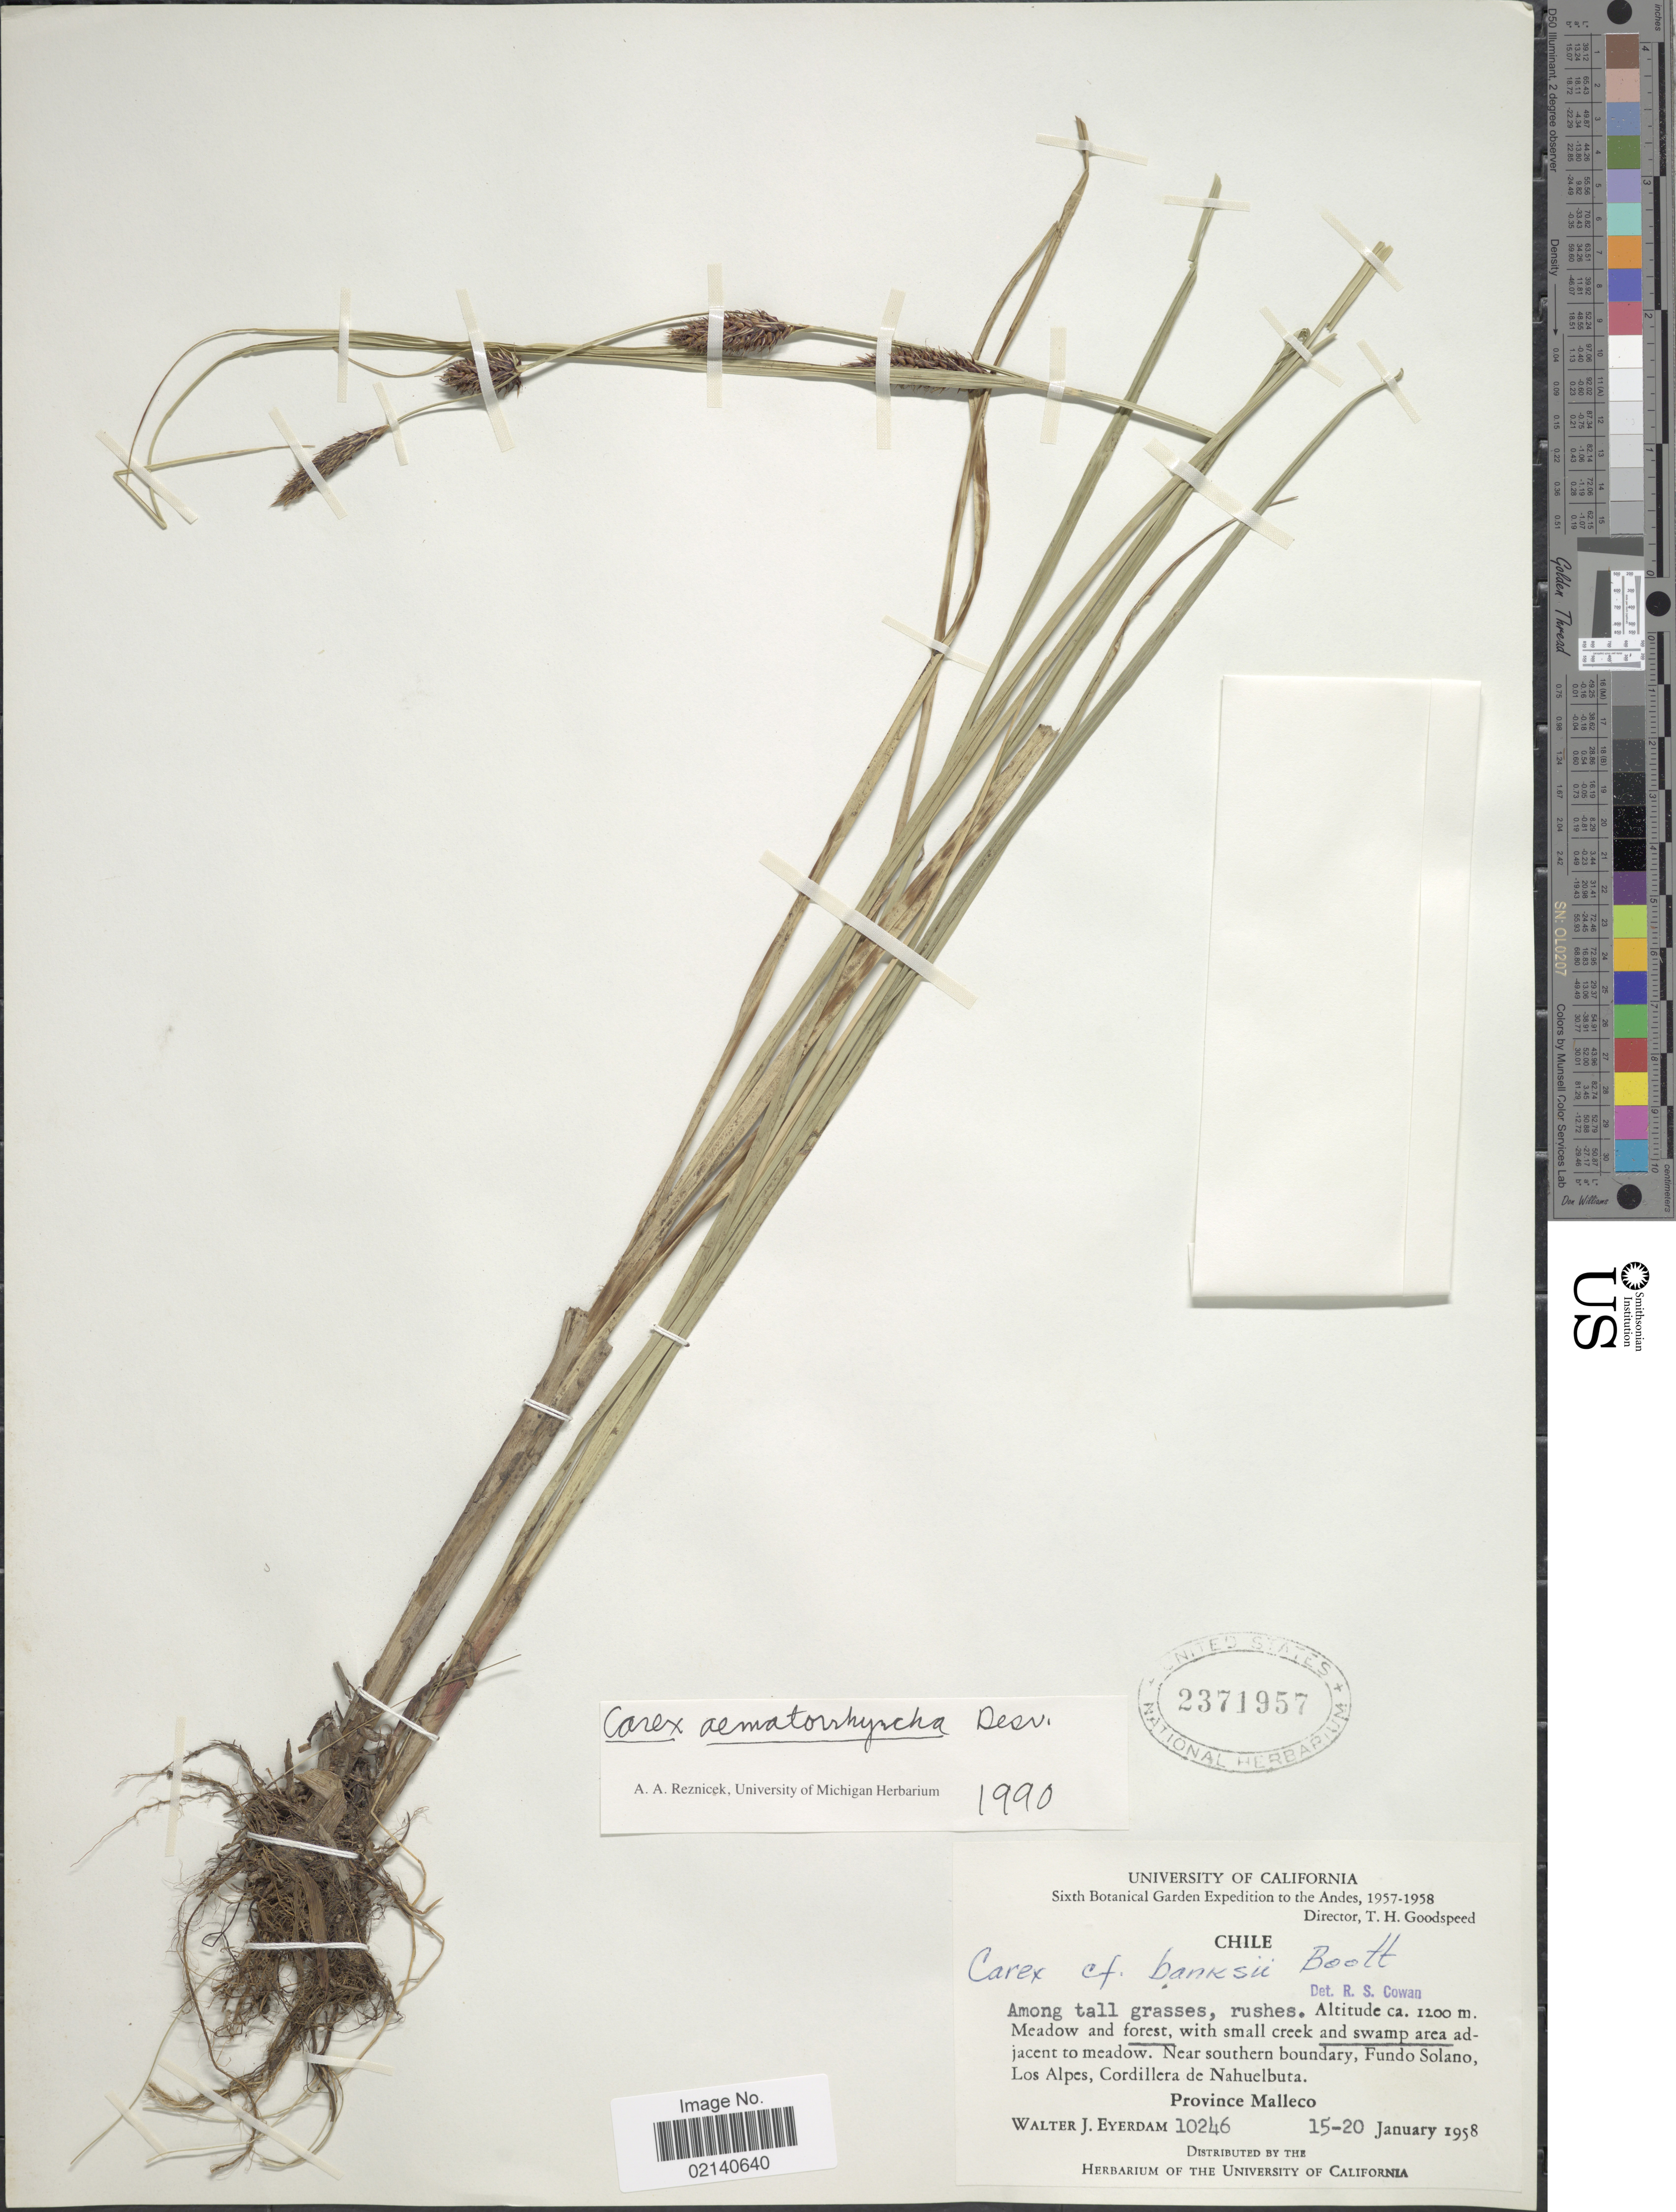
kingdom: Plantae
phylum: Tracheophyta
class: Liliopsida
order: Poales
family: Cyperaceae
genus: Carex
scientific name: Carex aematorrhyncha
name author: Desv.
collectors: W. J. Eyerdam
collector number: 10246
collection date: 1958-01-15/1958-01-20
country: Chile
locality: Near southern boundary, Fundo Solano, Los Alpes, Cordillera de Nahuelbuta. Province Malleco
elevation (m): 1200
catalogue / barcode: US 2371957